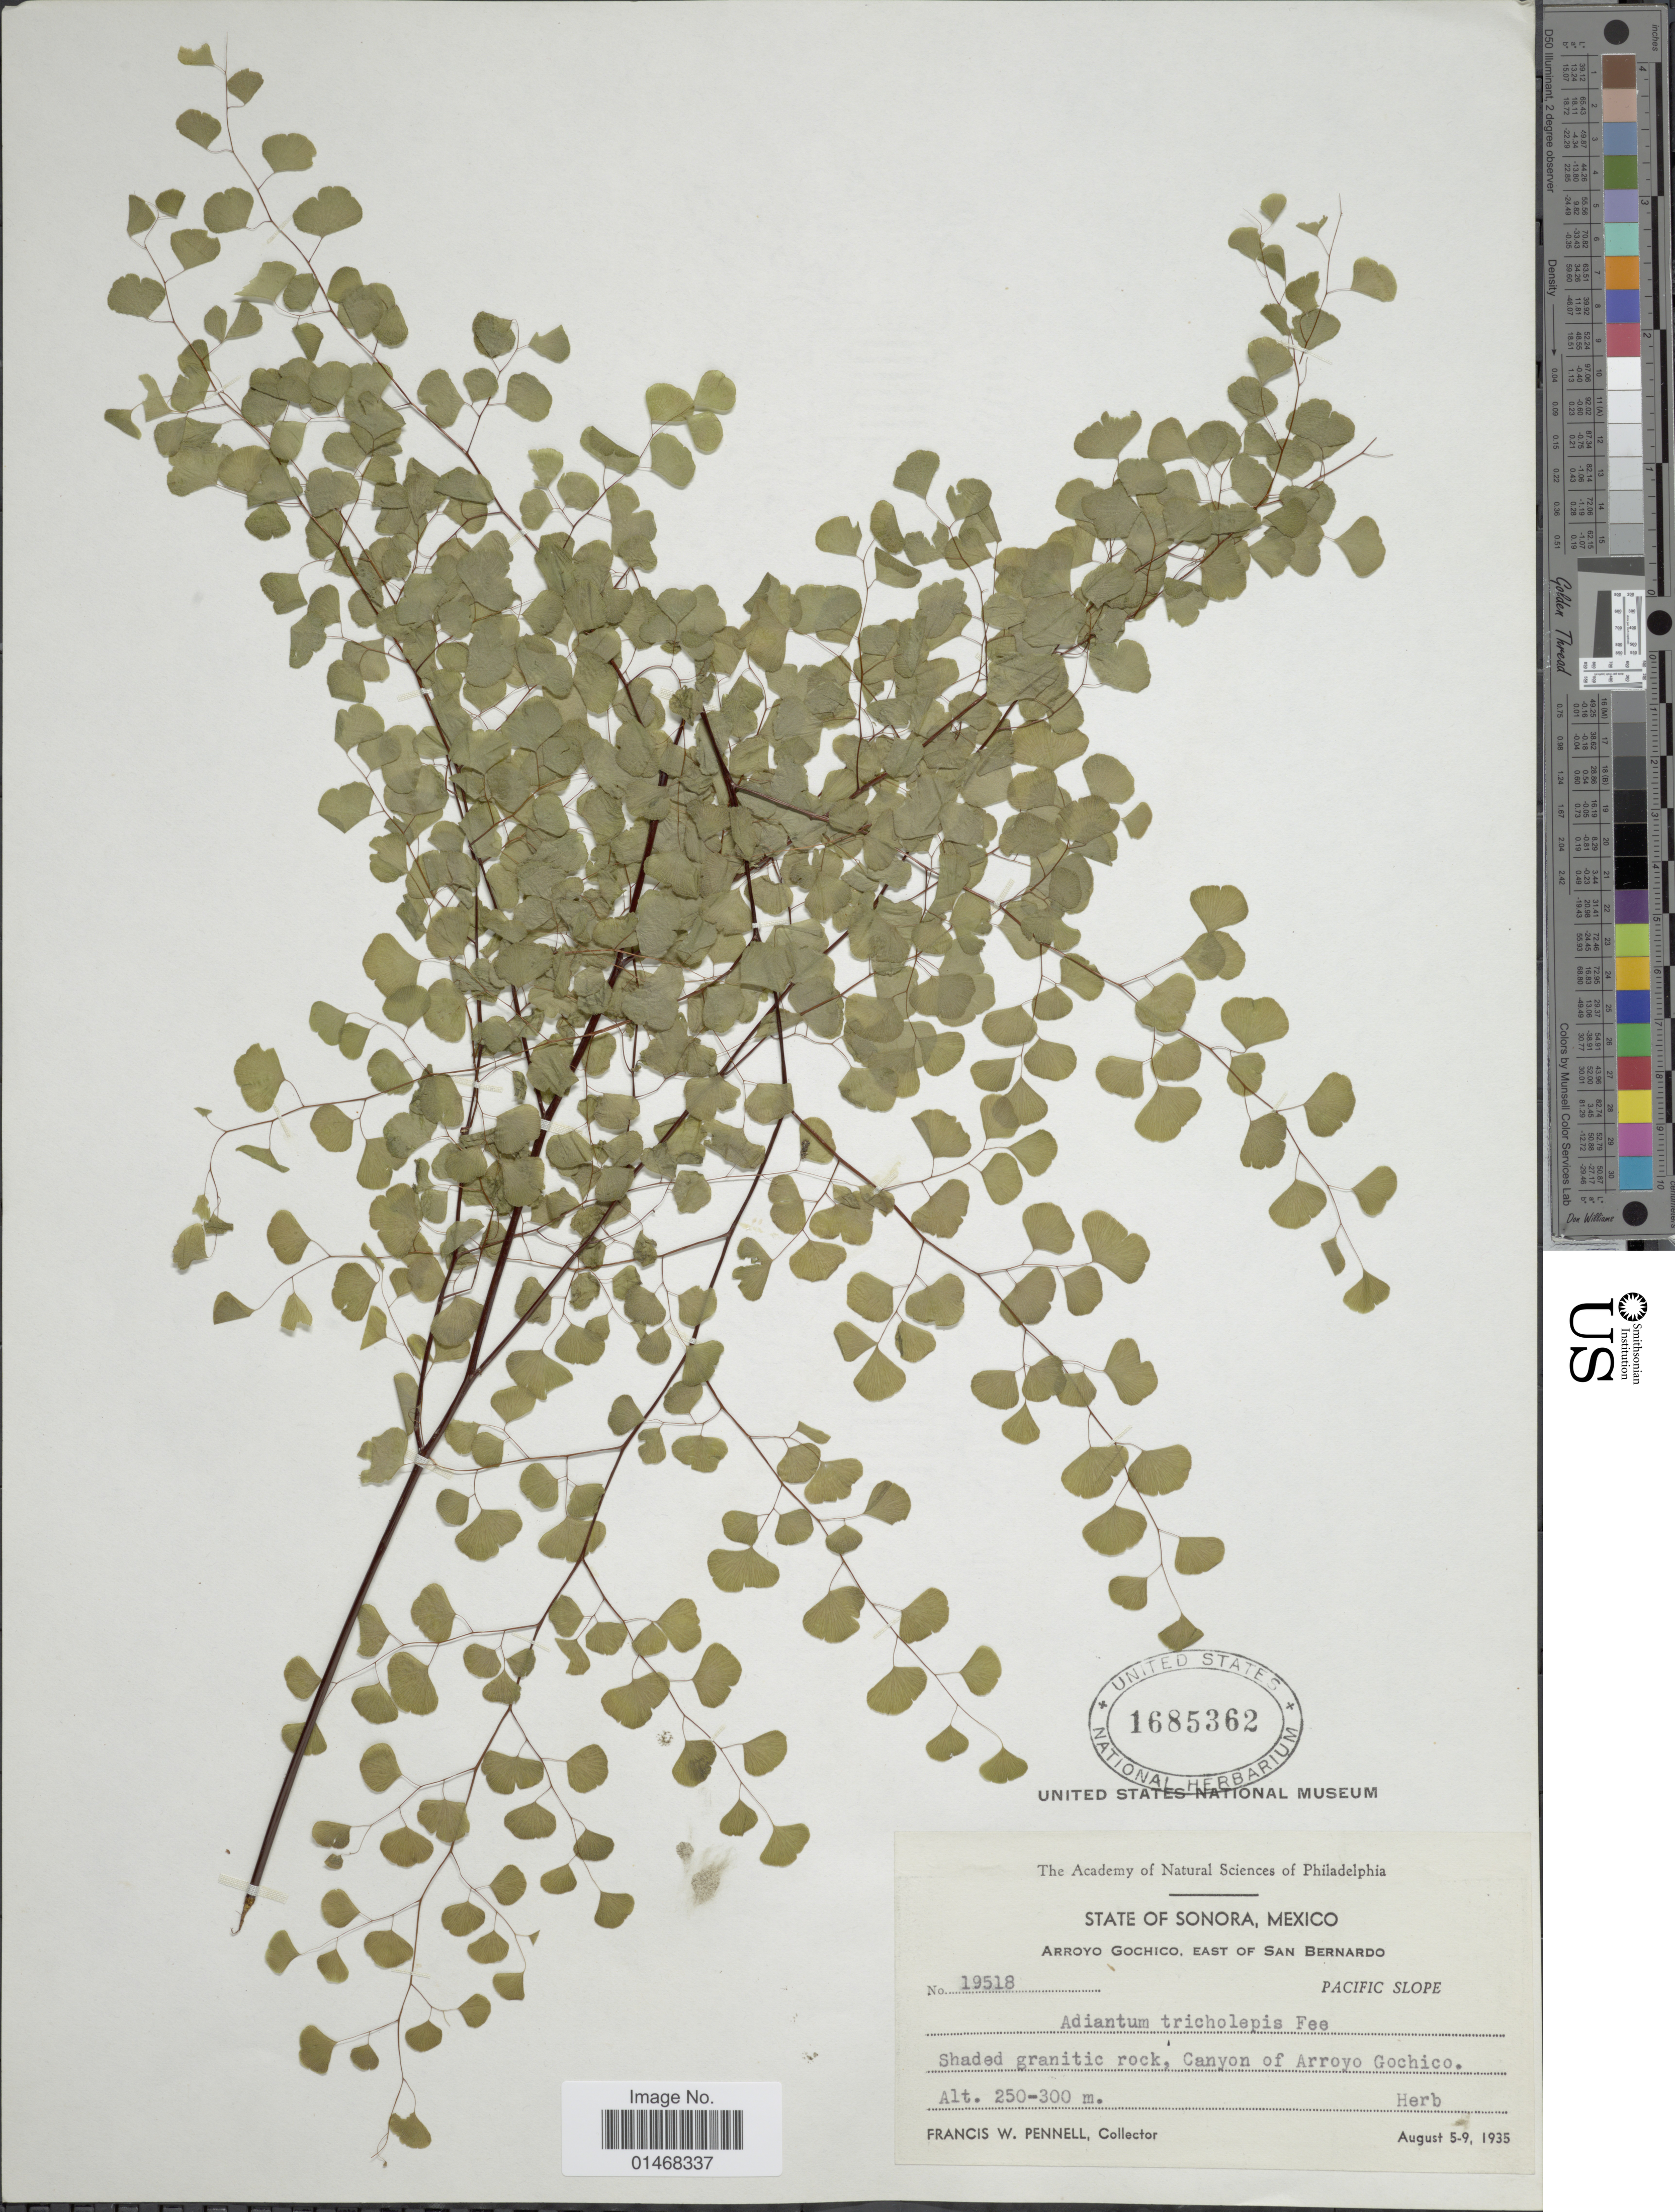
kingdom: Plantae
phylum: Tracheophyta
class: Polypodiopsida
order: Polypodiales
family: Pteridaceae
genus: Adiantum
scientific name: Adiantum tricholepis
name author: Fée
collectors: F. W. Pennell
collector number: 19518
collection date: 1935-08-05/1935-08-09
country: Mexico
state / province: Sonora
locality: Arroyo Gochico, East of San Bernardo, Pacific slope, Shaded granitic rock, Canyon of Arroyo Gochico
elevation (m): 250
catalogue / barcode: US 1685362